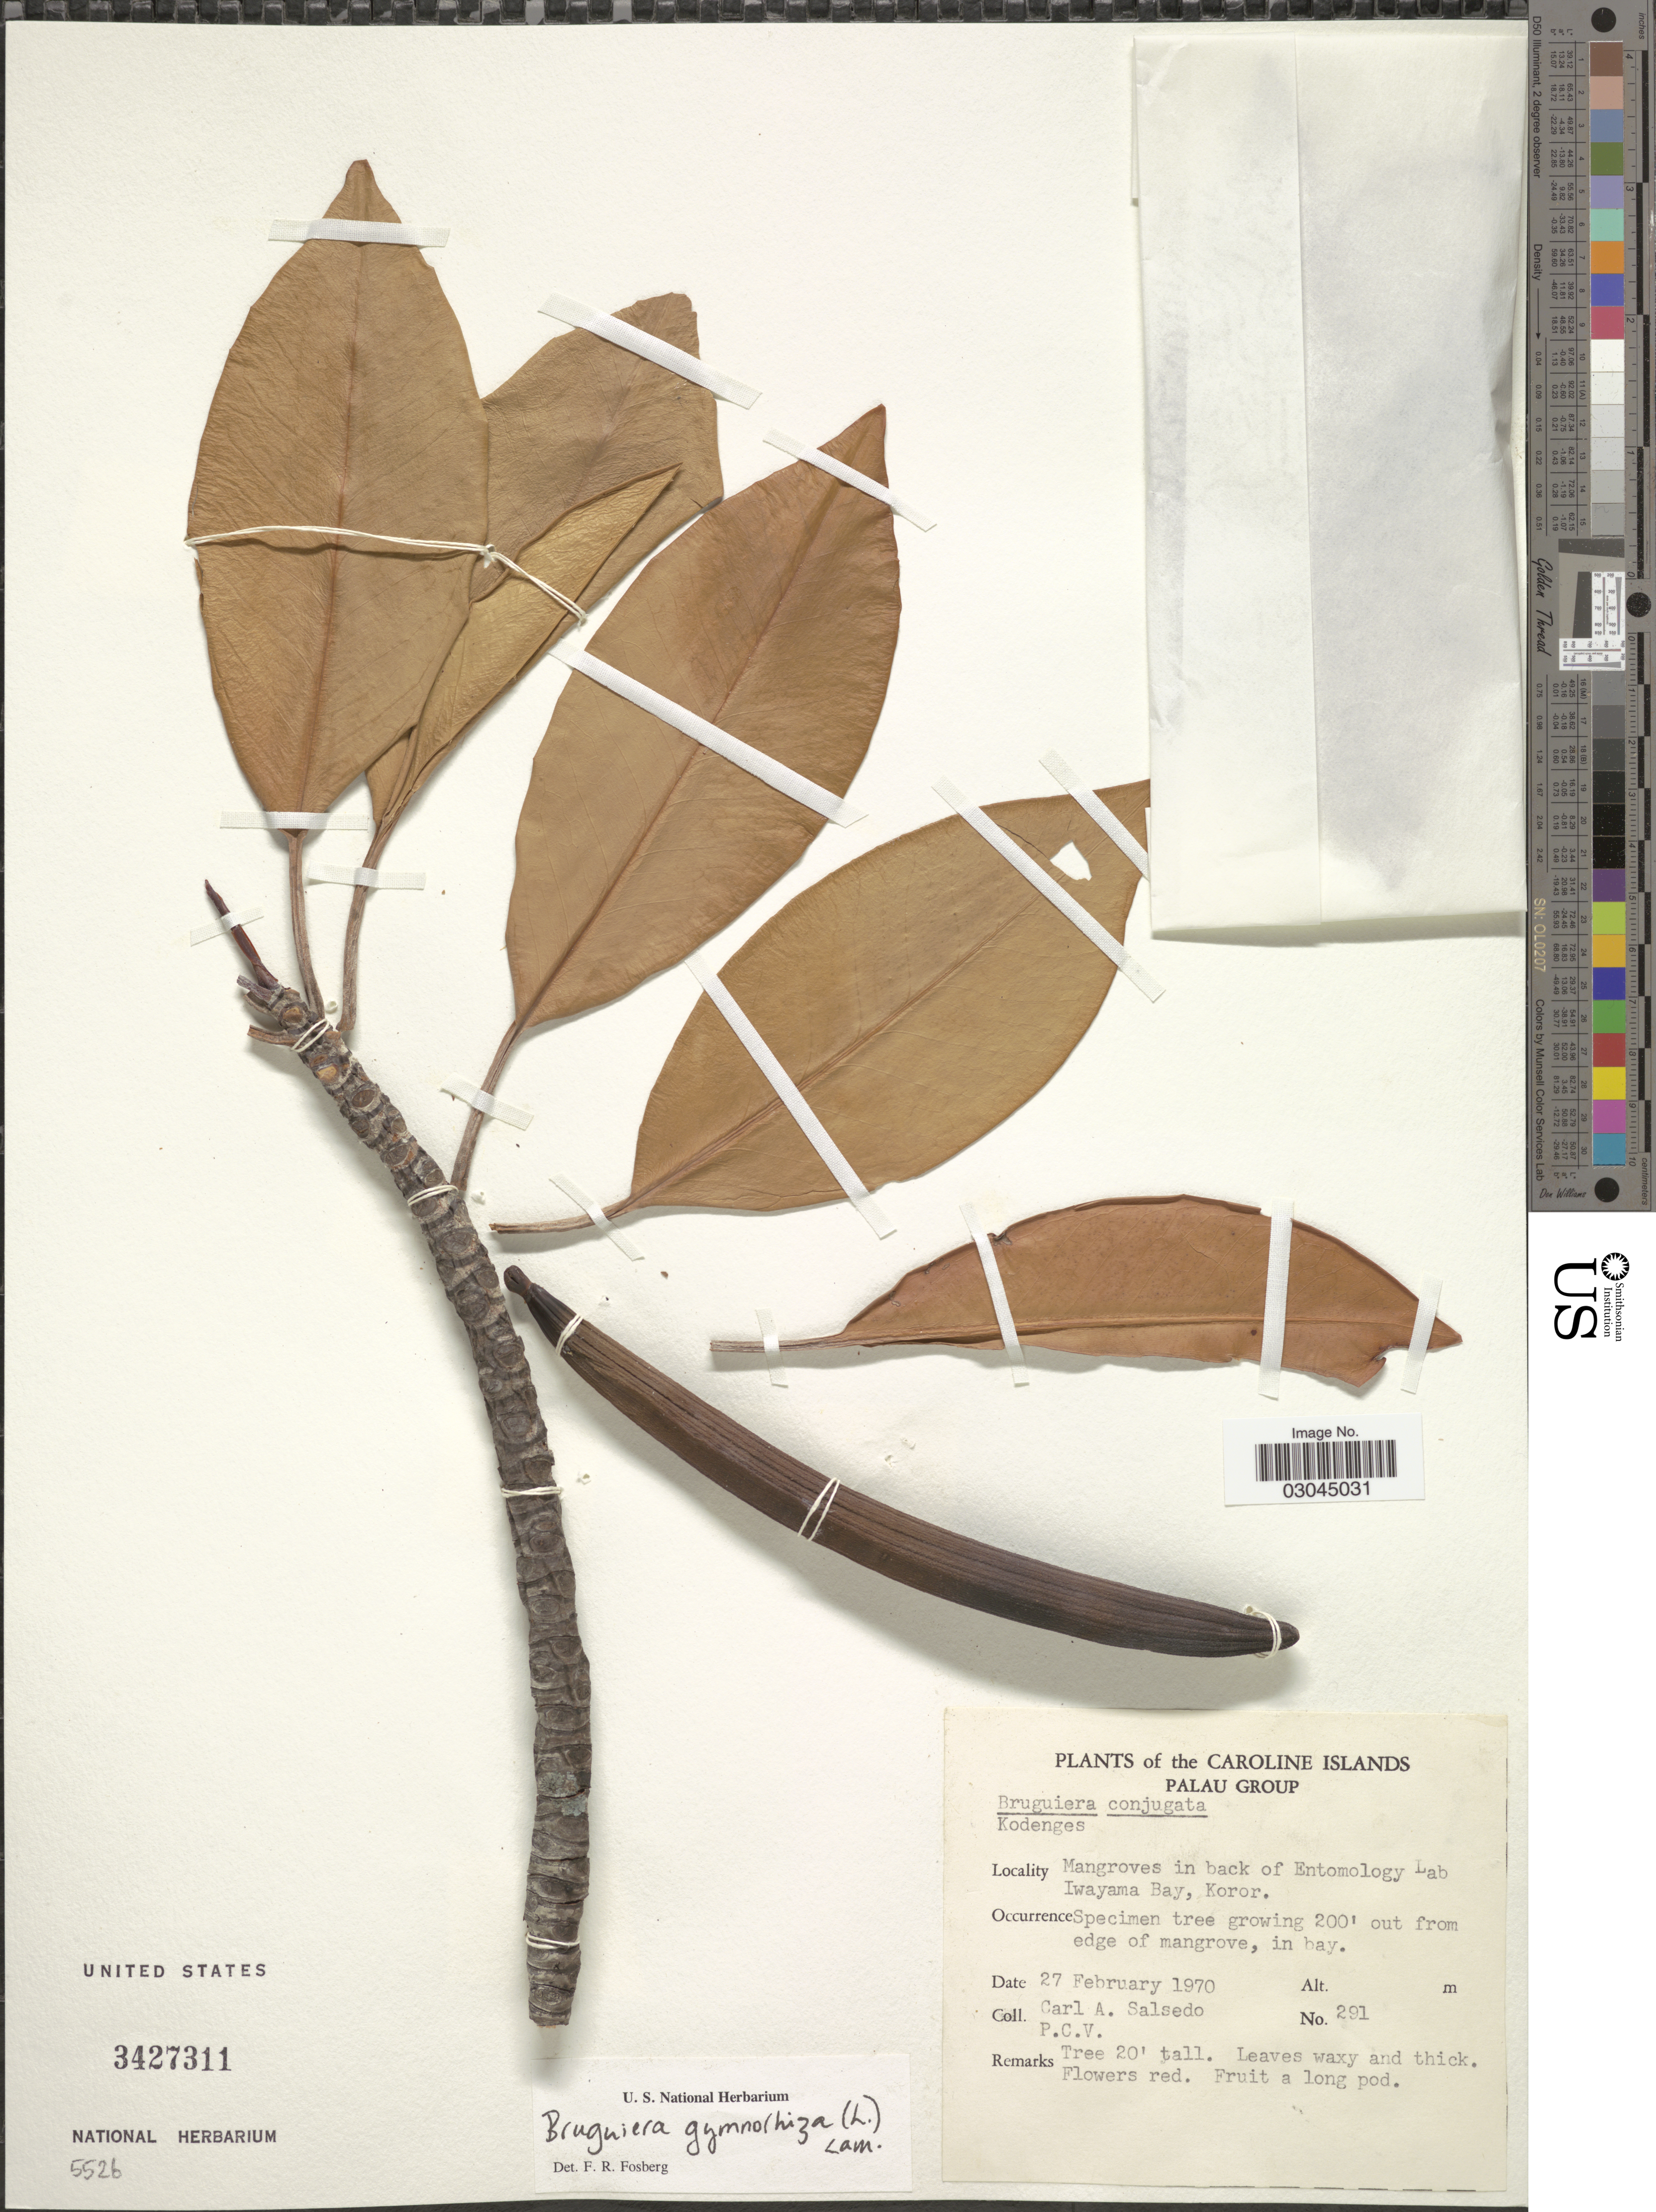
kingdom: Plantae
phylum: Tracheophyta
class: Magnoliopsida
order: Malpighiales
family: Rhizophoraceae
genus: Bruguiera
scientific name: Bruguiera gymnorhiza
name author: (L.) Savigny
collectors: C.A. Salsedo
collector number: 291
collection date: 1970-02-27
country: Palau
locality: The Caroline Islands, Palau Group. Mangroves in back of Entomology Lab, Iwayama Bay, Koror.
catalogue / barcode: US 3427311